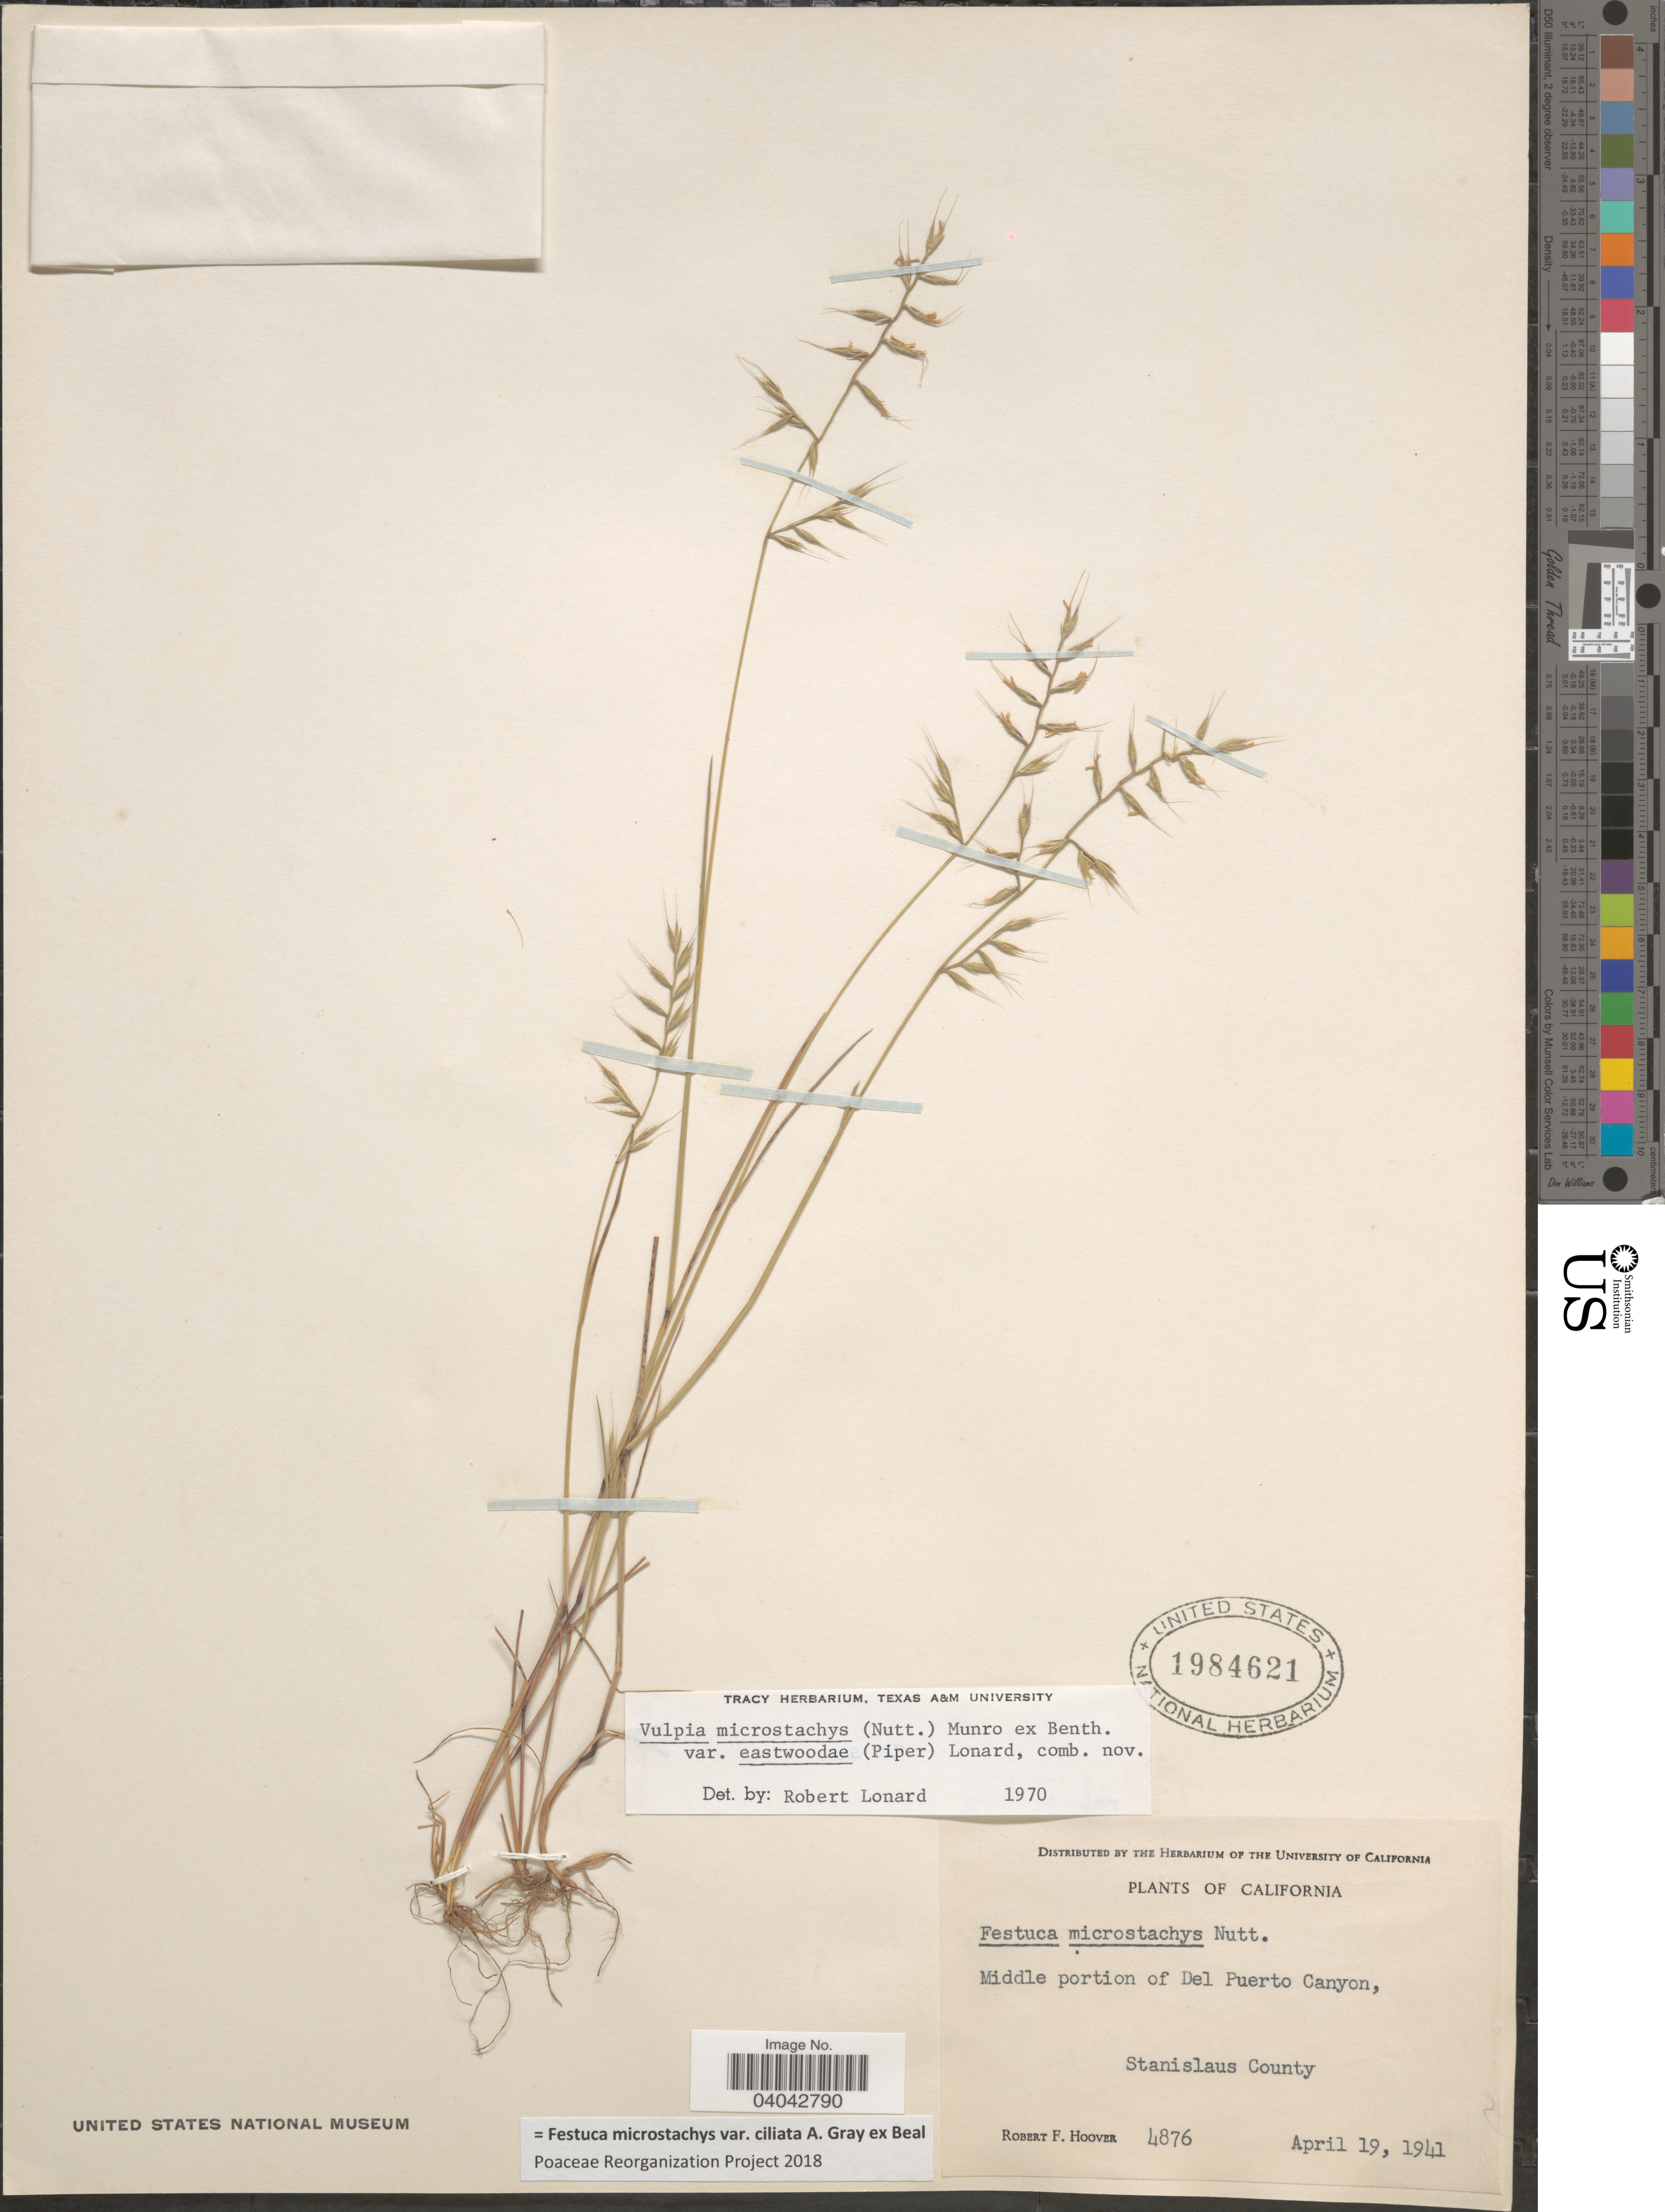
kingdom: Plantae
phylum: Tracheophyta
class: Liliopsida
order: Poales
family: Poaceae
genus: Festuca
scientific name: Festuca microstachys var. ciliata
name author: A. Gray ex W.J. Beal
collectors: R. F. Hoover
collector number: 4876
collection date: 1941-04-19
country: United States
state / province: California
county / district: Stanislaus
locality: Middle portion of Del Puerto Canyon, Stanislaus County.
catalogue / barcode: US 1984621